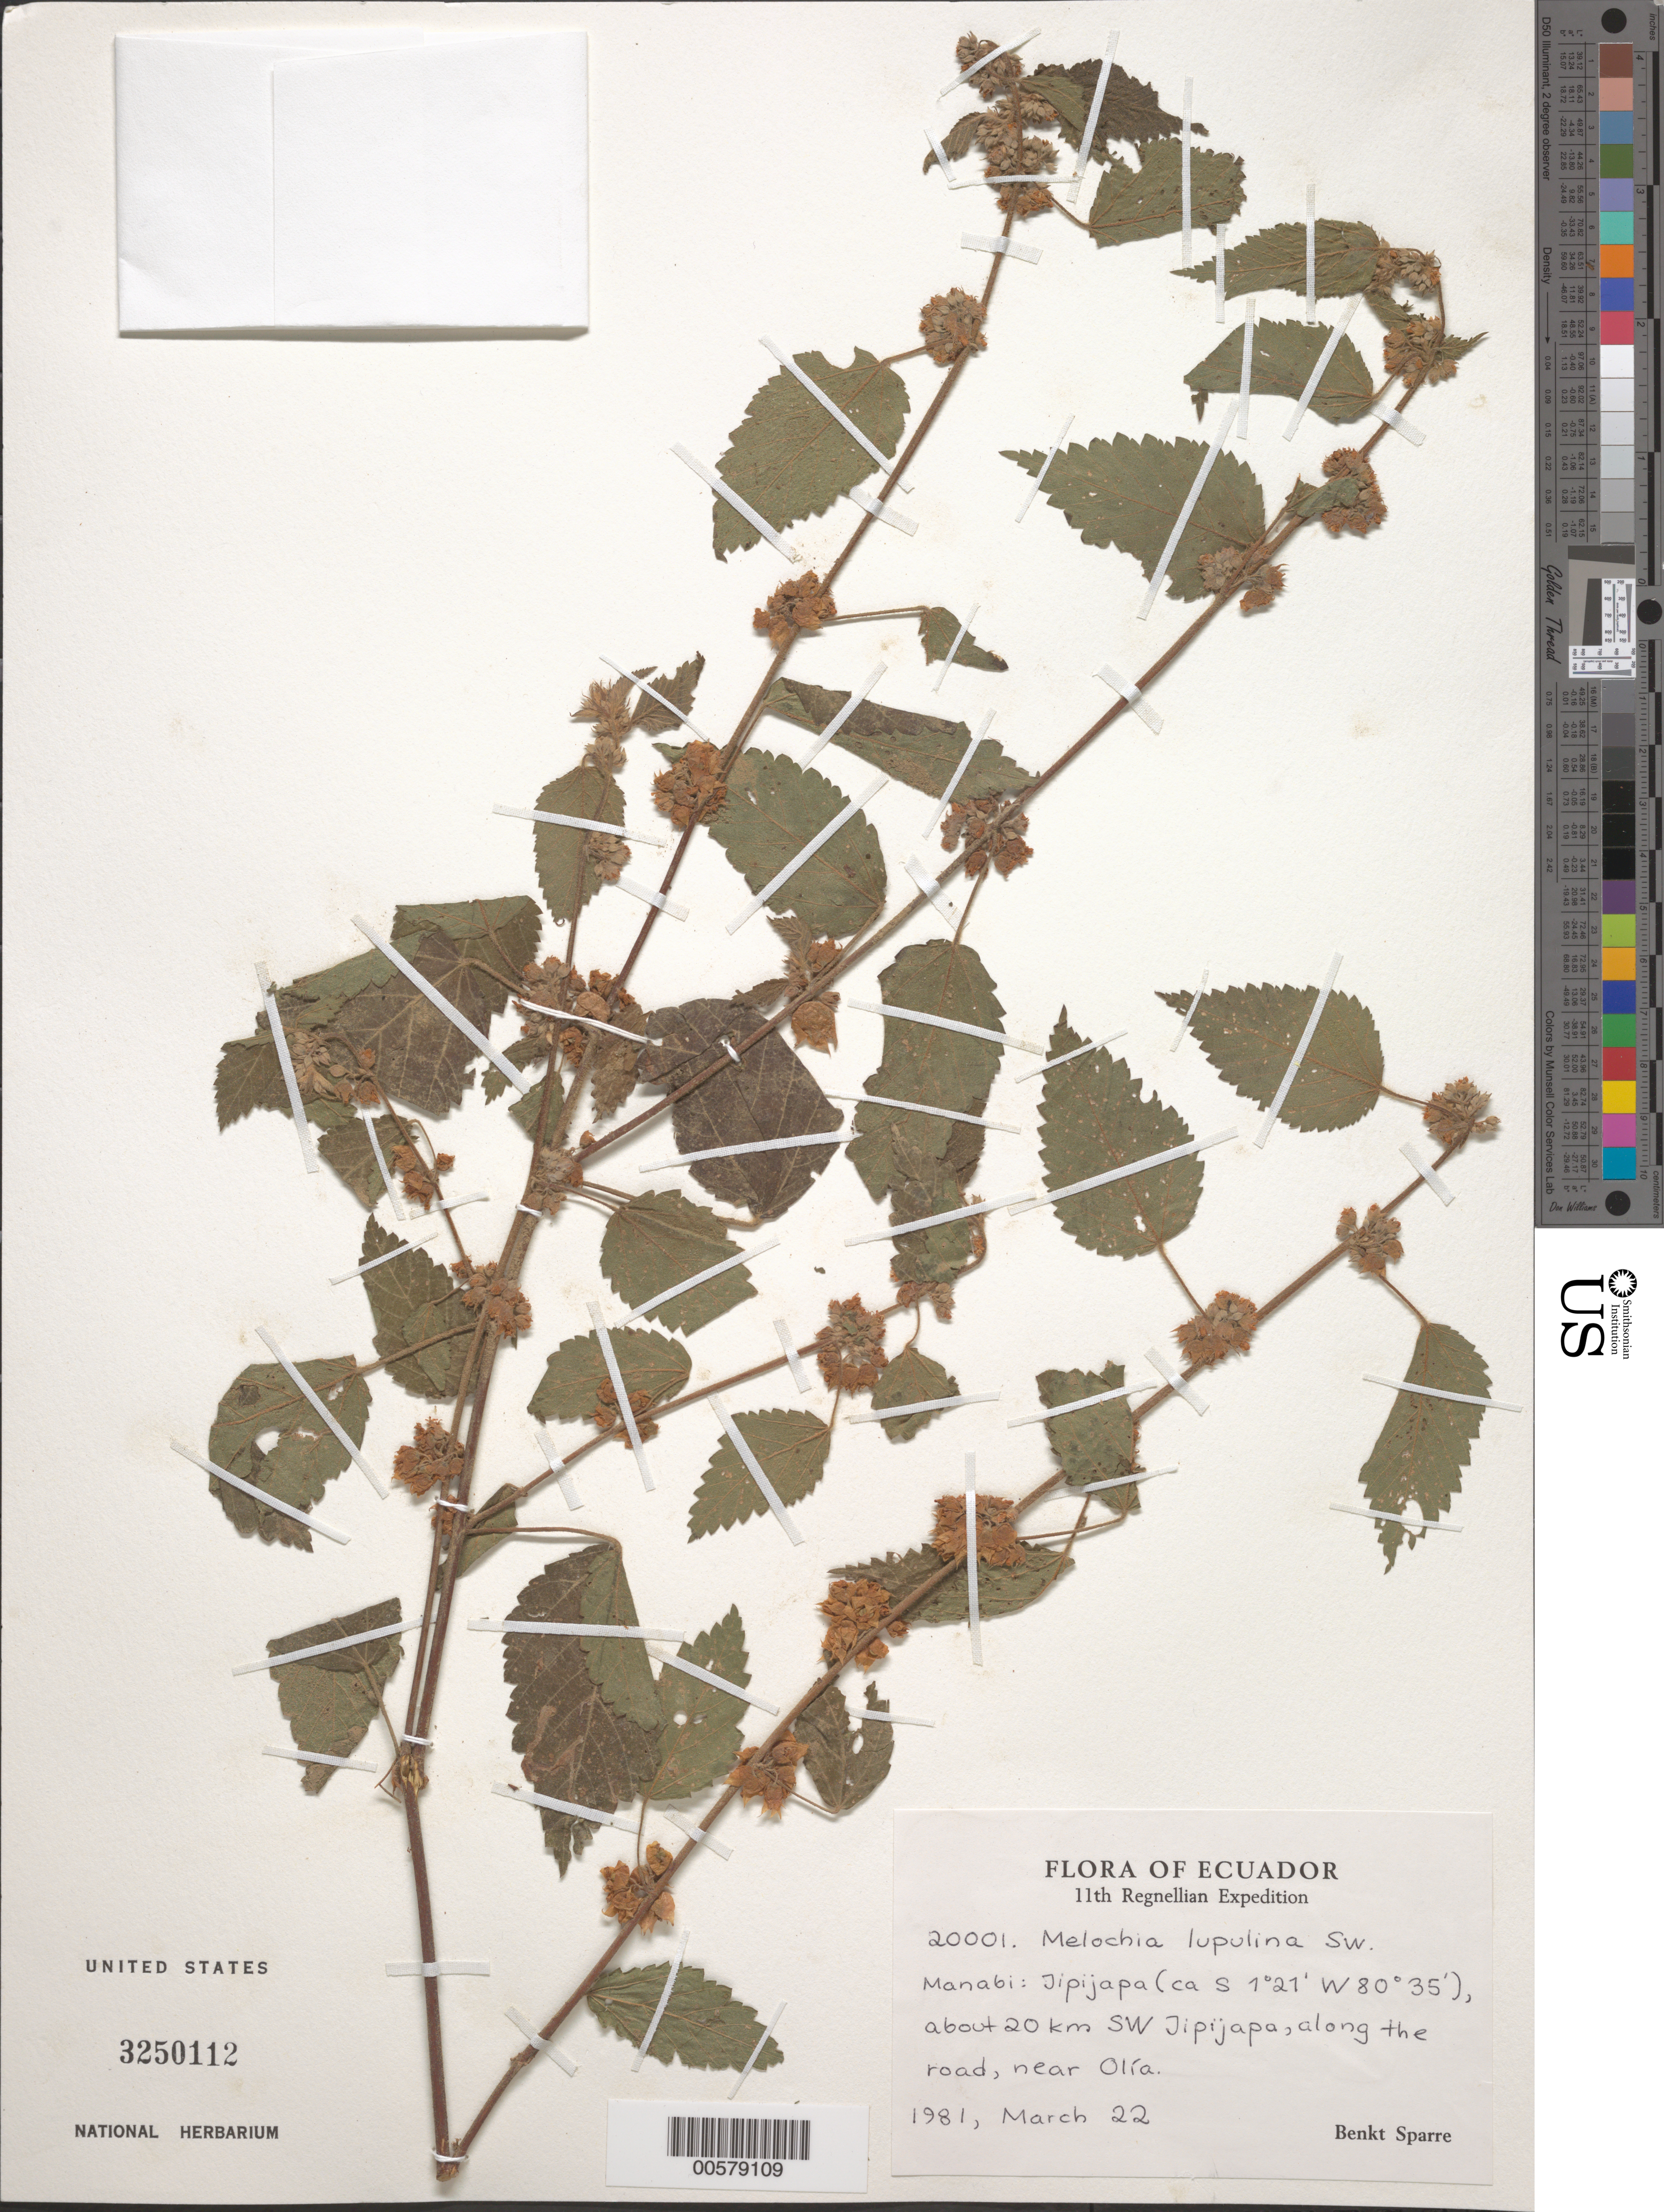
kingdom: Plantae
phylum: Tracheophyta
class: Magnoliopsida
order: Malvales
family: Malvaceae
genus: Melochia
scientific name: Melochia lupulina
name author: Sw.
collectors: B. Sparre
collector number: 20001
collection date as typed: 22 Mar 1981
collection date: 1981-03-22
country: Ecuador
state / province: Manabí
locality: Jipijapa, about 20 km SW ofJipijapa, along the road, near Olía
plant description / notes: NY, S, US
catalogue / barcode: US 3250112